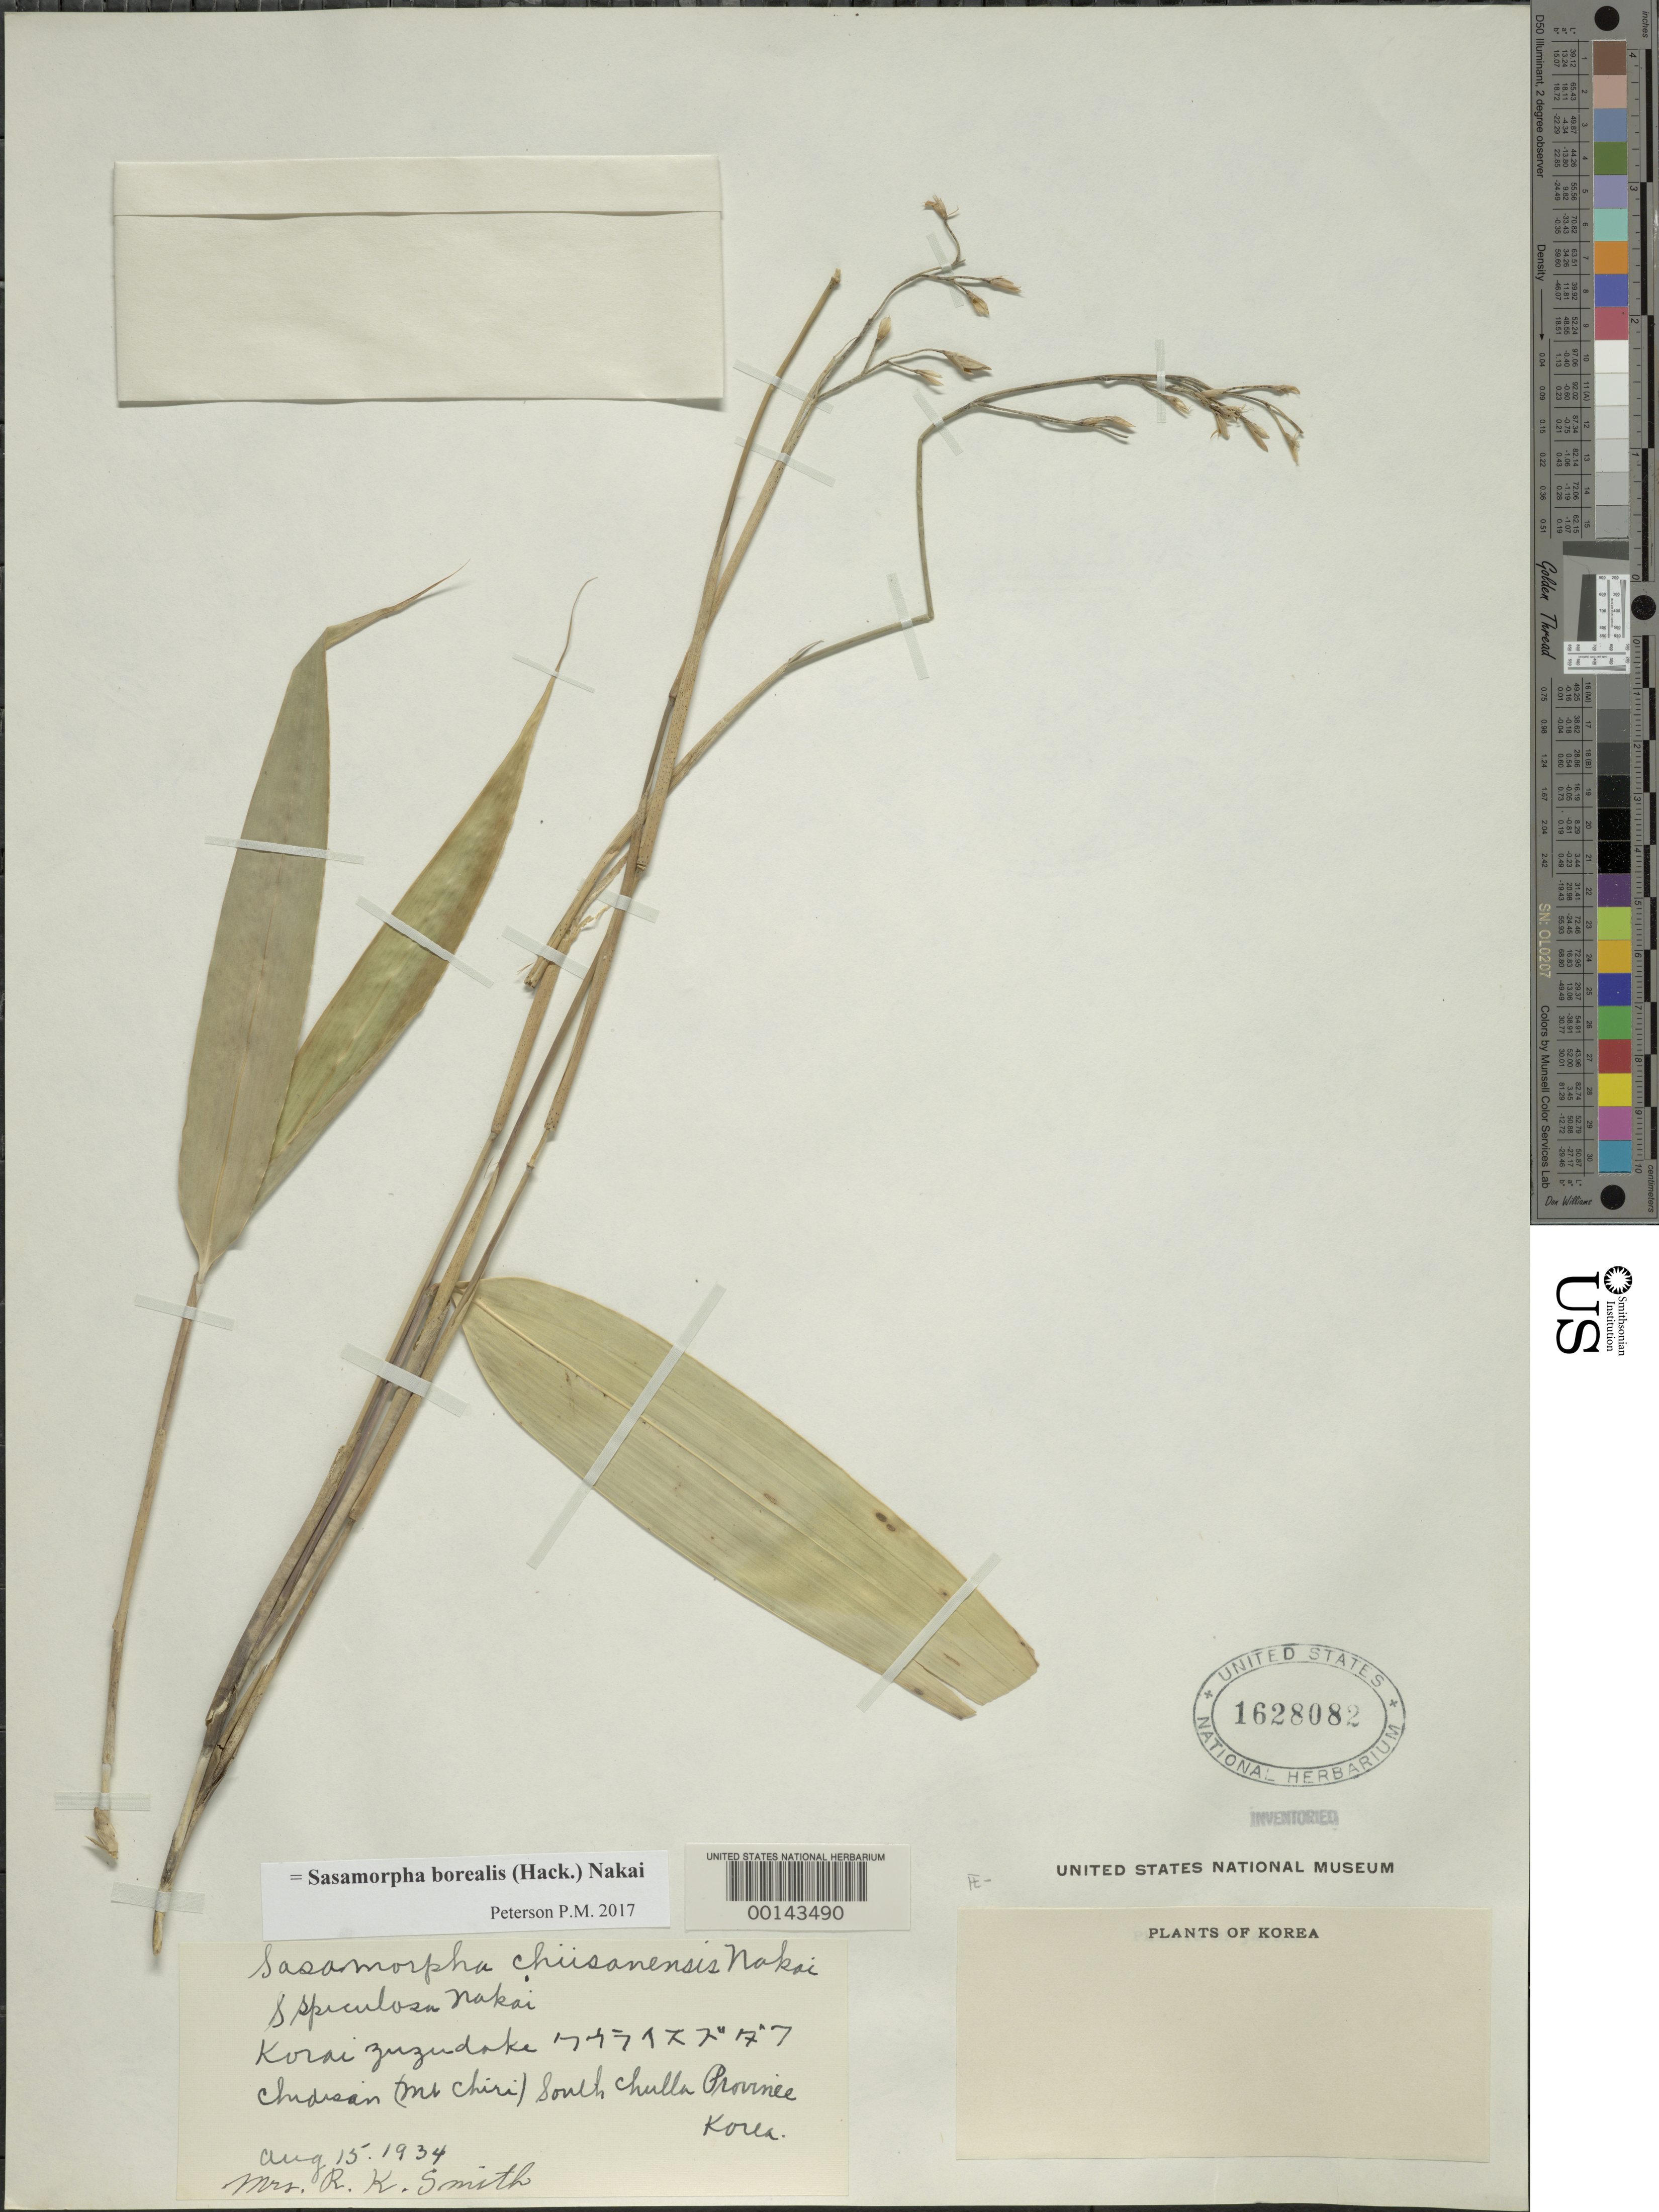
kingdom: Plantae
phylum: Tracheophyta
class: Liliopsida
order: Poales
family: Poaceae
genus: Sasamorpha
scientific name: Sasamorpha borealis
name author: (Hack.) Nakai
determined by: Poaceae Reorganization Project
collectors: R. Smith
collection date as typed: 15 Aug 1934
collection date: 1934-08-15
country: South Korea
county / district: Cholla-namdo / Kyongsang-namdo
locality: South Chulla, Chidisan [Chirisan?], Mt. Chiri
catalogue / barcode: US 1628082